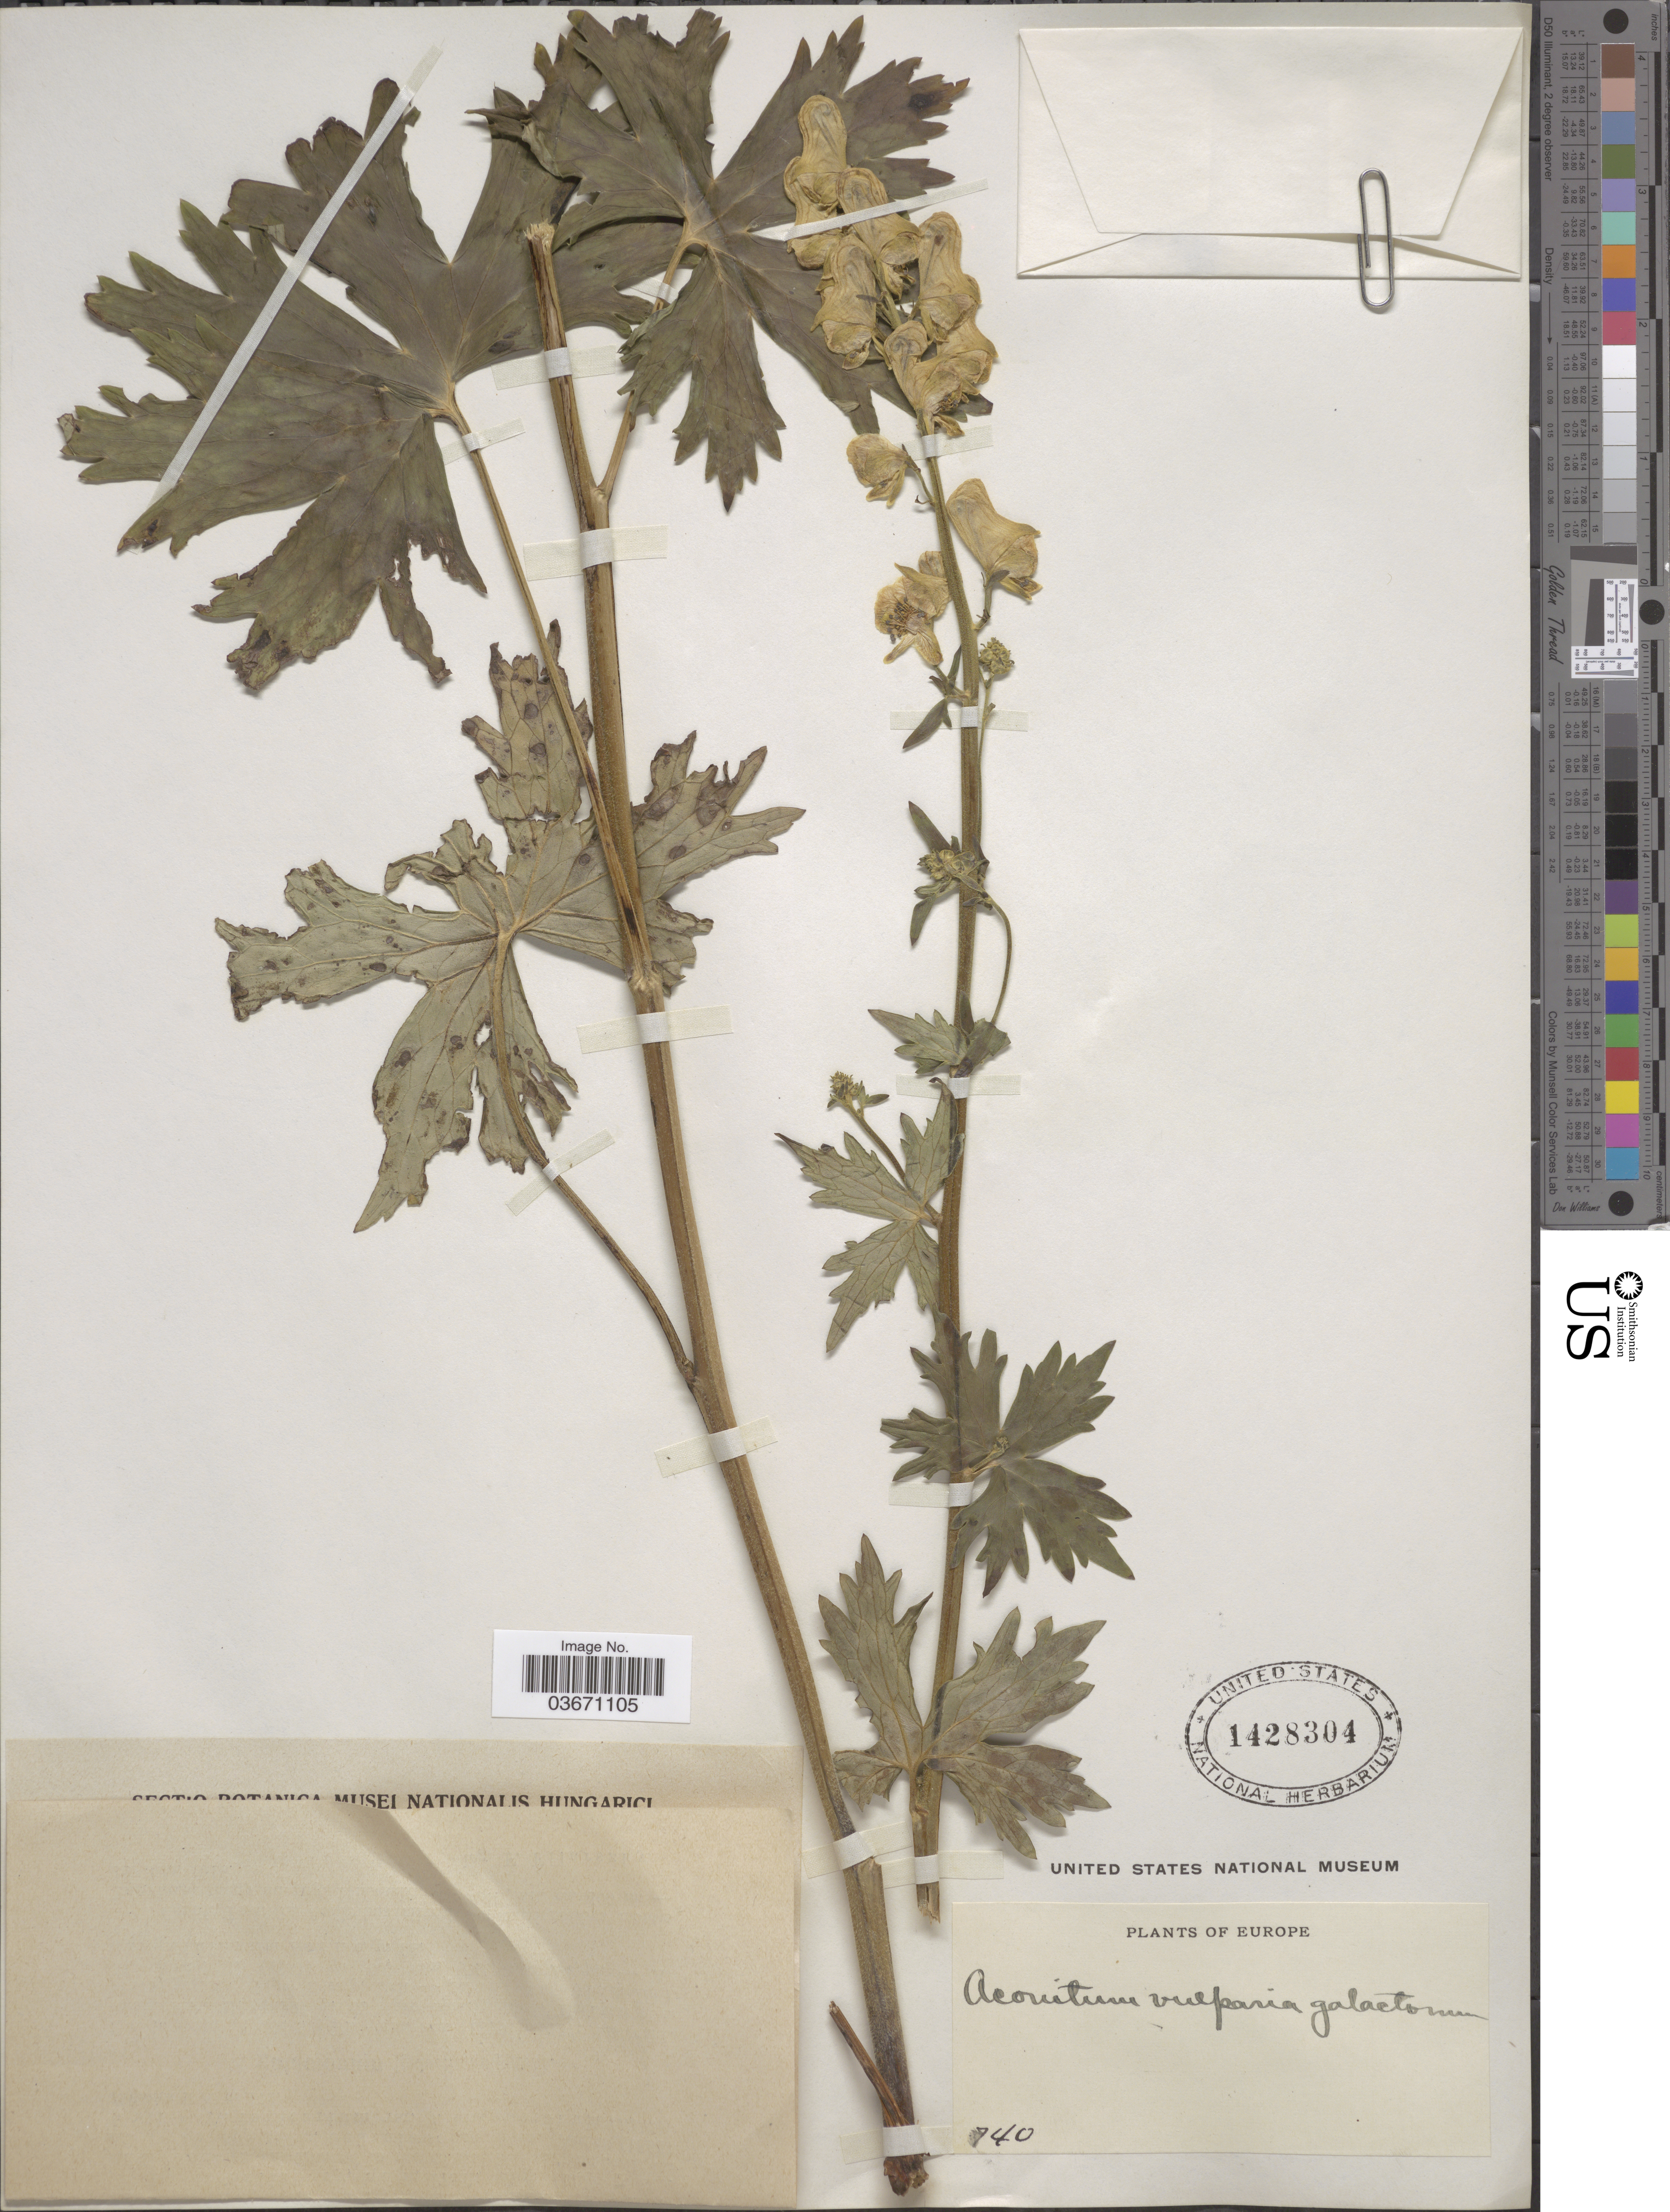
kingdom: Plantae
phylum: Tracheophyta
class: Magnoliopsida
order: Ranunculales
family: Ranunculaceae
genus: Aconitum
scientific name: Aconitum vulparia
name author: Rchb.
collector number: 740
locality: Europe.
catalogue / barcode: US 1428304